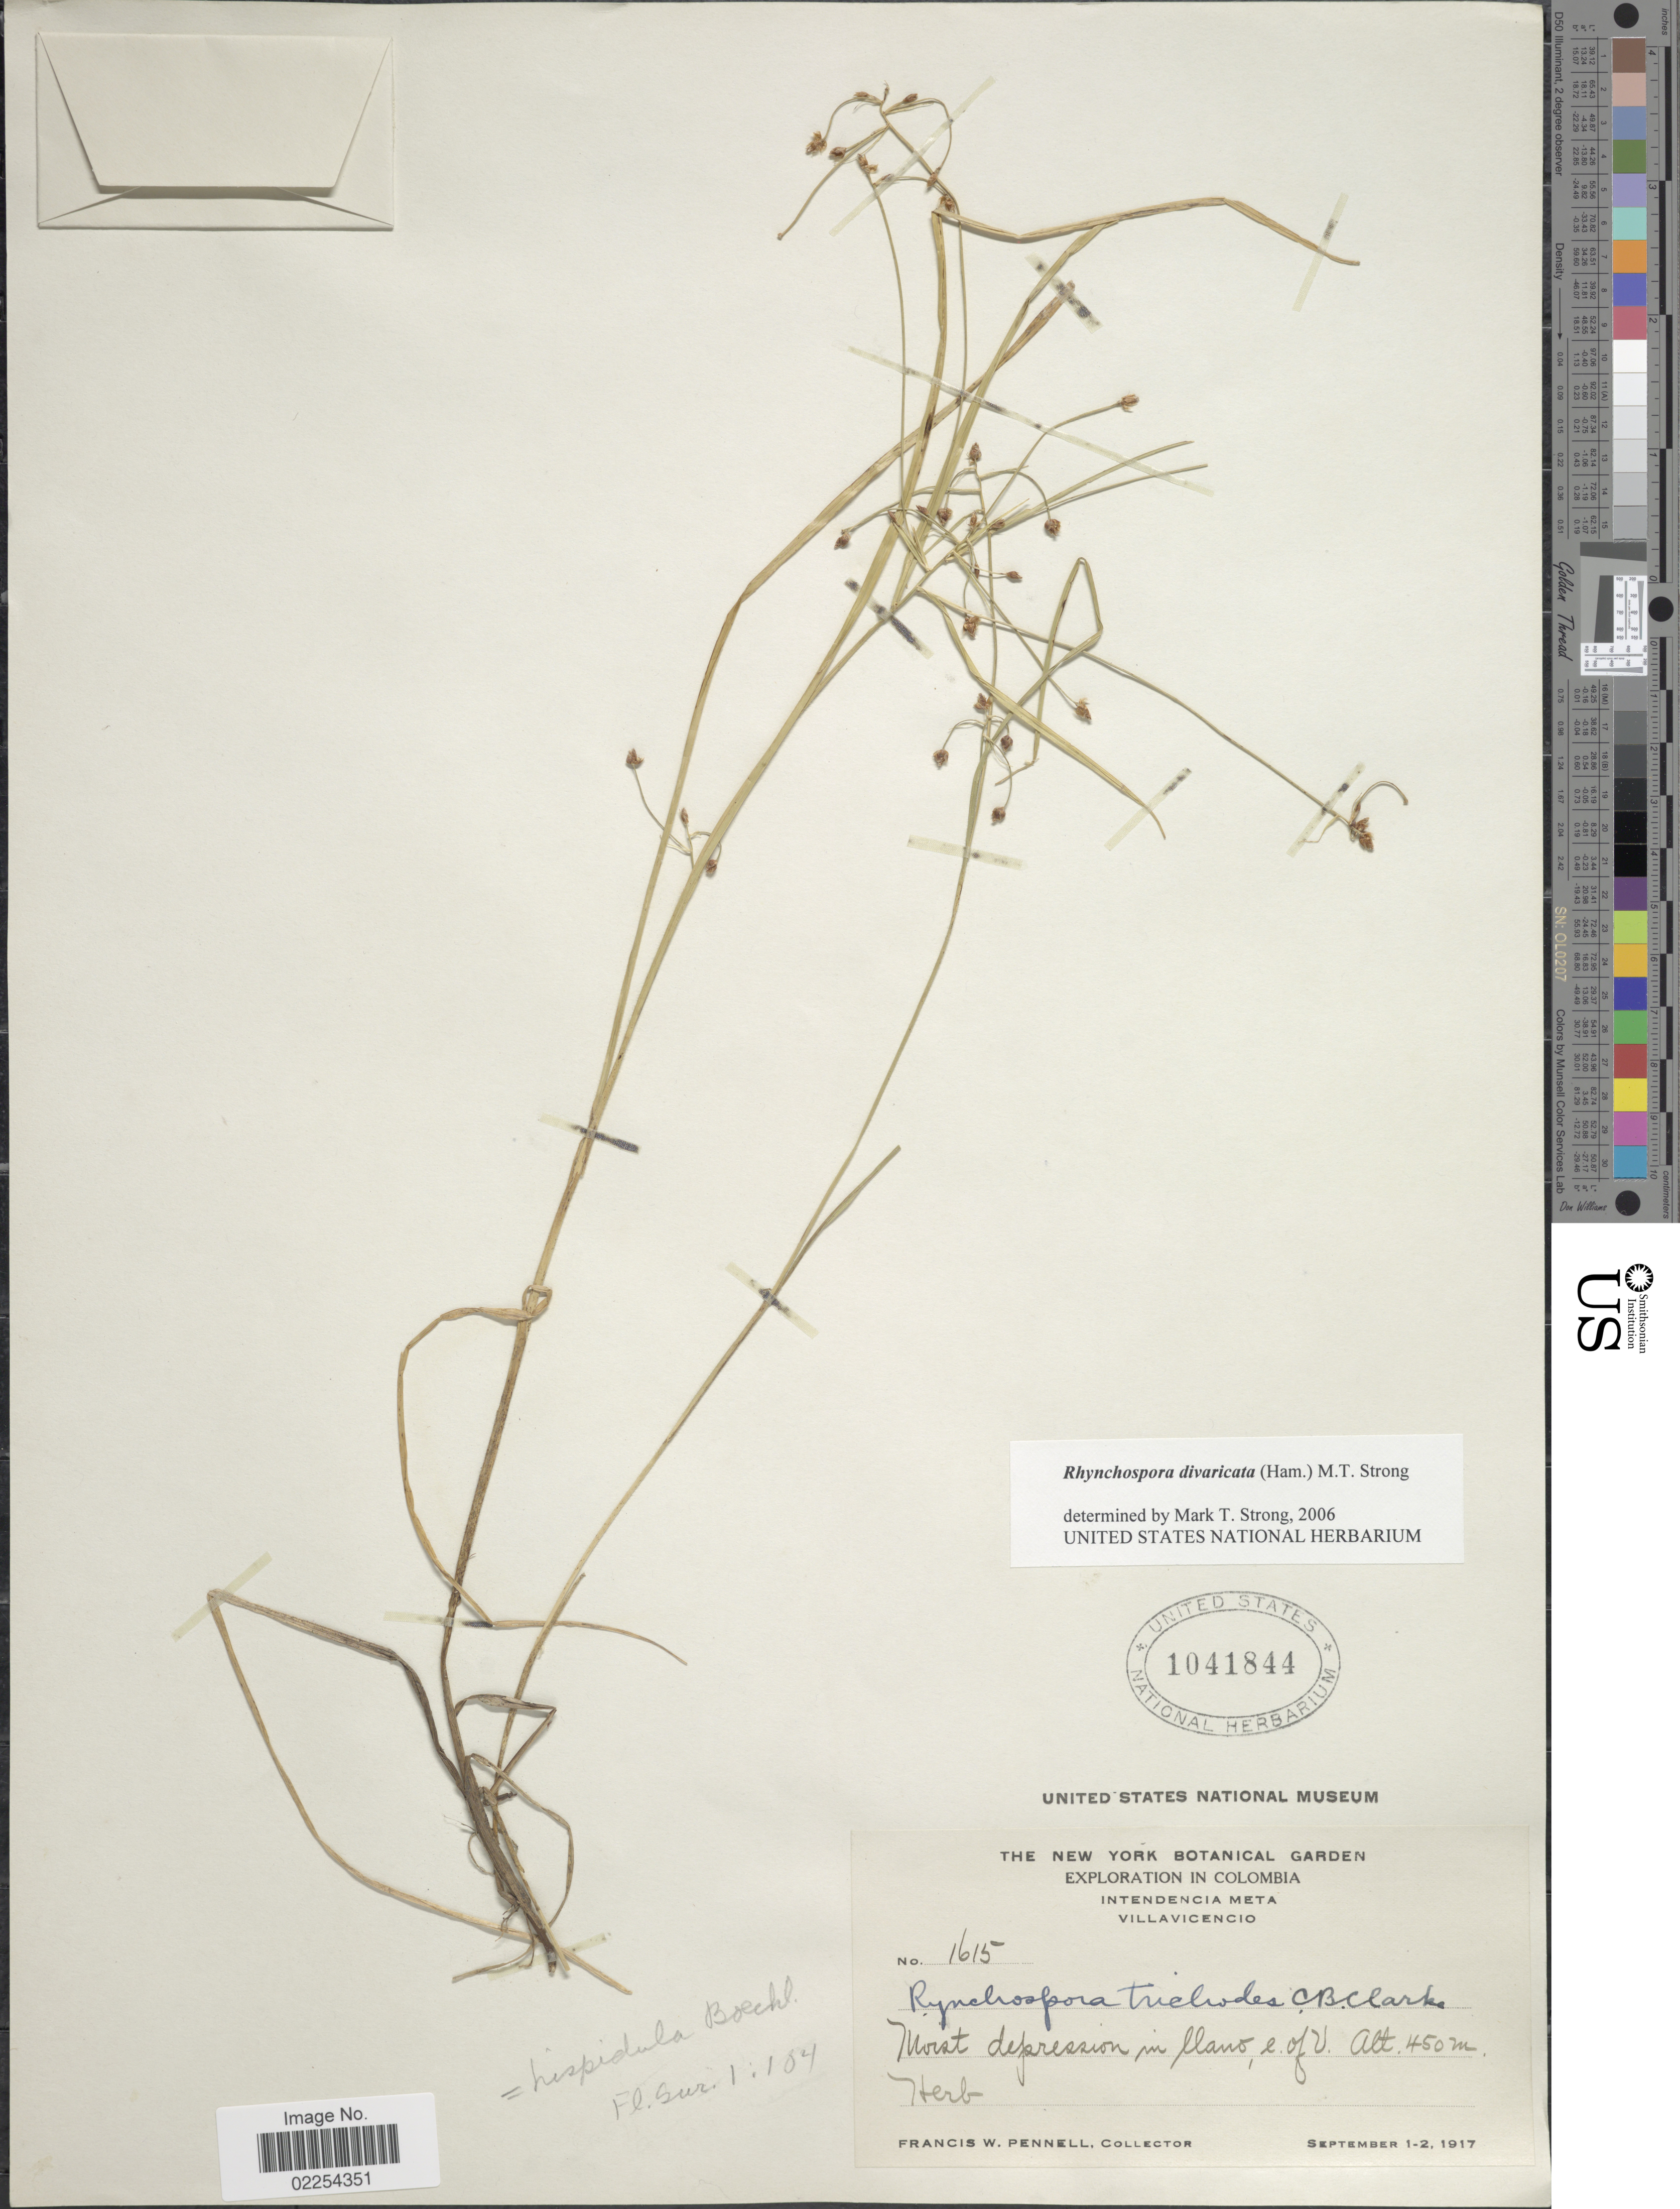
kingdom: Plantae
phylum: Tracheophyta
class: Liliopsida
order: Poales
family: Cyperaceae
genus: Rhynchospora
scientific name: Rhynchospora divaricata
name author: (Ham.) M.T. Strong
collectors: F. W. Pennell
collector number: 1615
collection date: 1917-09-01/1917-09-02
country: Colombia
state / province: Meta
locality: Intendencia Meta, Villavicencio, Moist depression in llano, e of V.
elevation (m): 450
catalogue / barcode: US 1041844